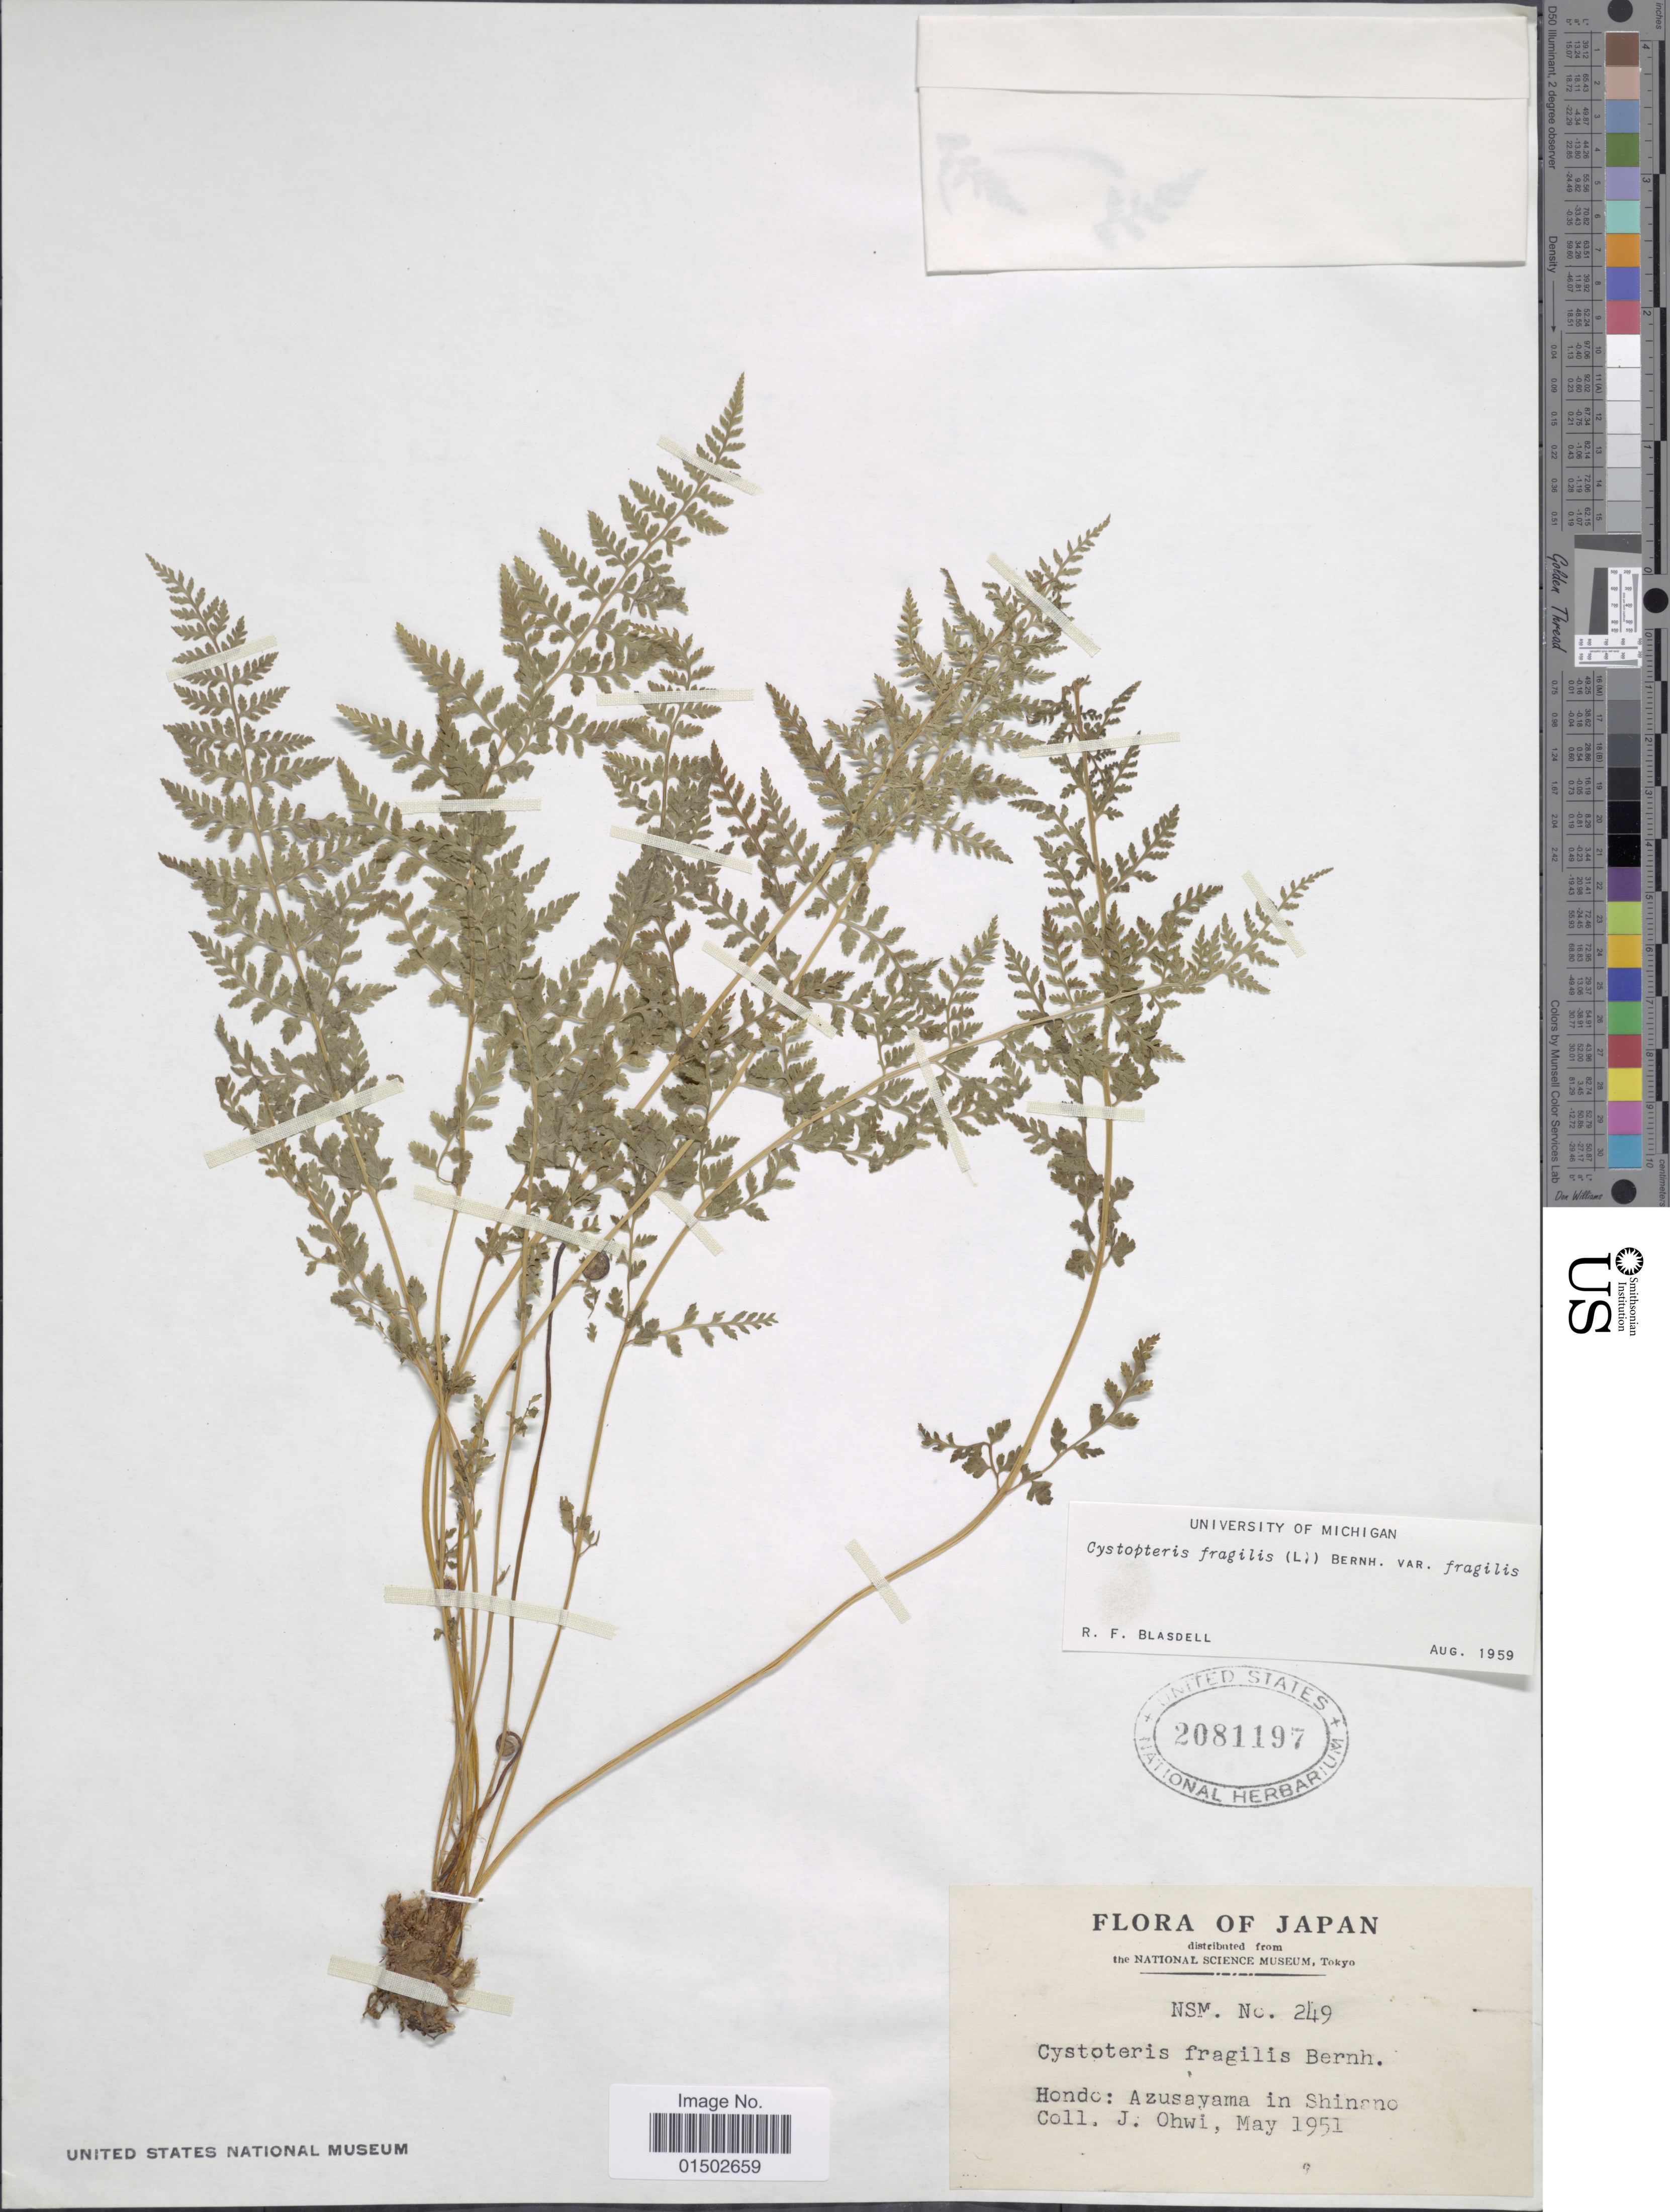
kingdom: Plantae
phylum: Tracheophyta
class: Polypodiopsida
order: Polypodiales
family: Cystopteridaceae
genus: Cystopteris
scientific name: Cystopteris fragilis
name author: (L.) Bernh.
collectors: J. Ohwi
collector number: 249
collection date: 1951-05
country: Japan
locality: Hondo: Azusayama in Shinano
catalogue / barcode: US 2081197